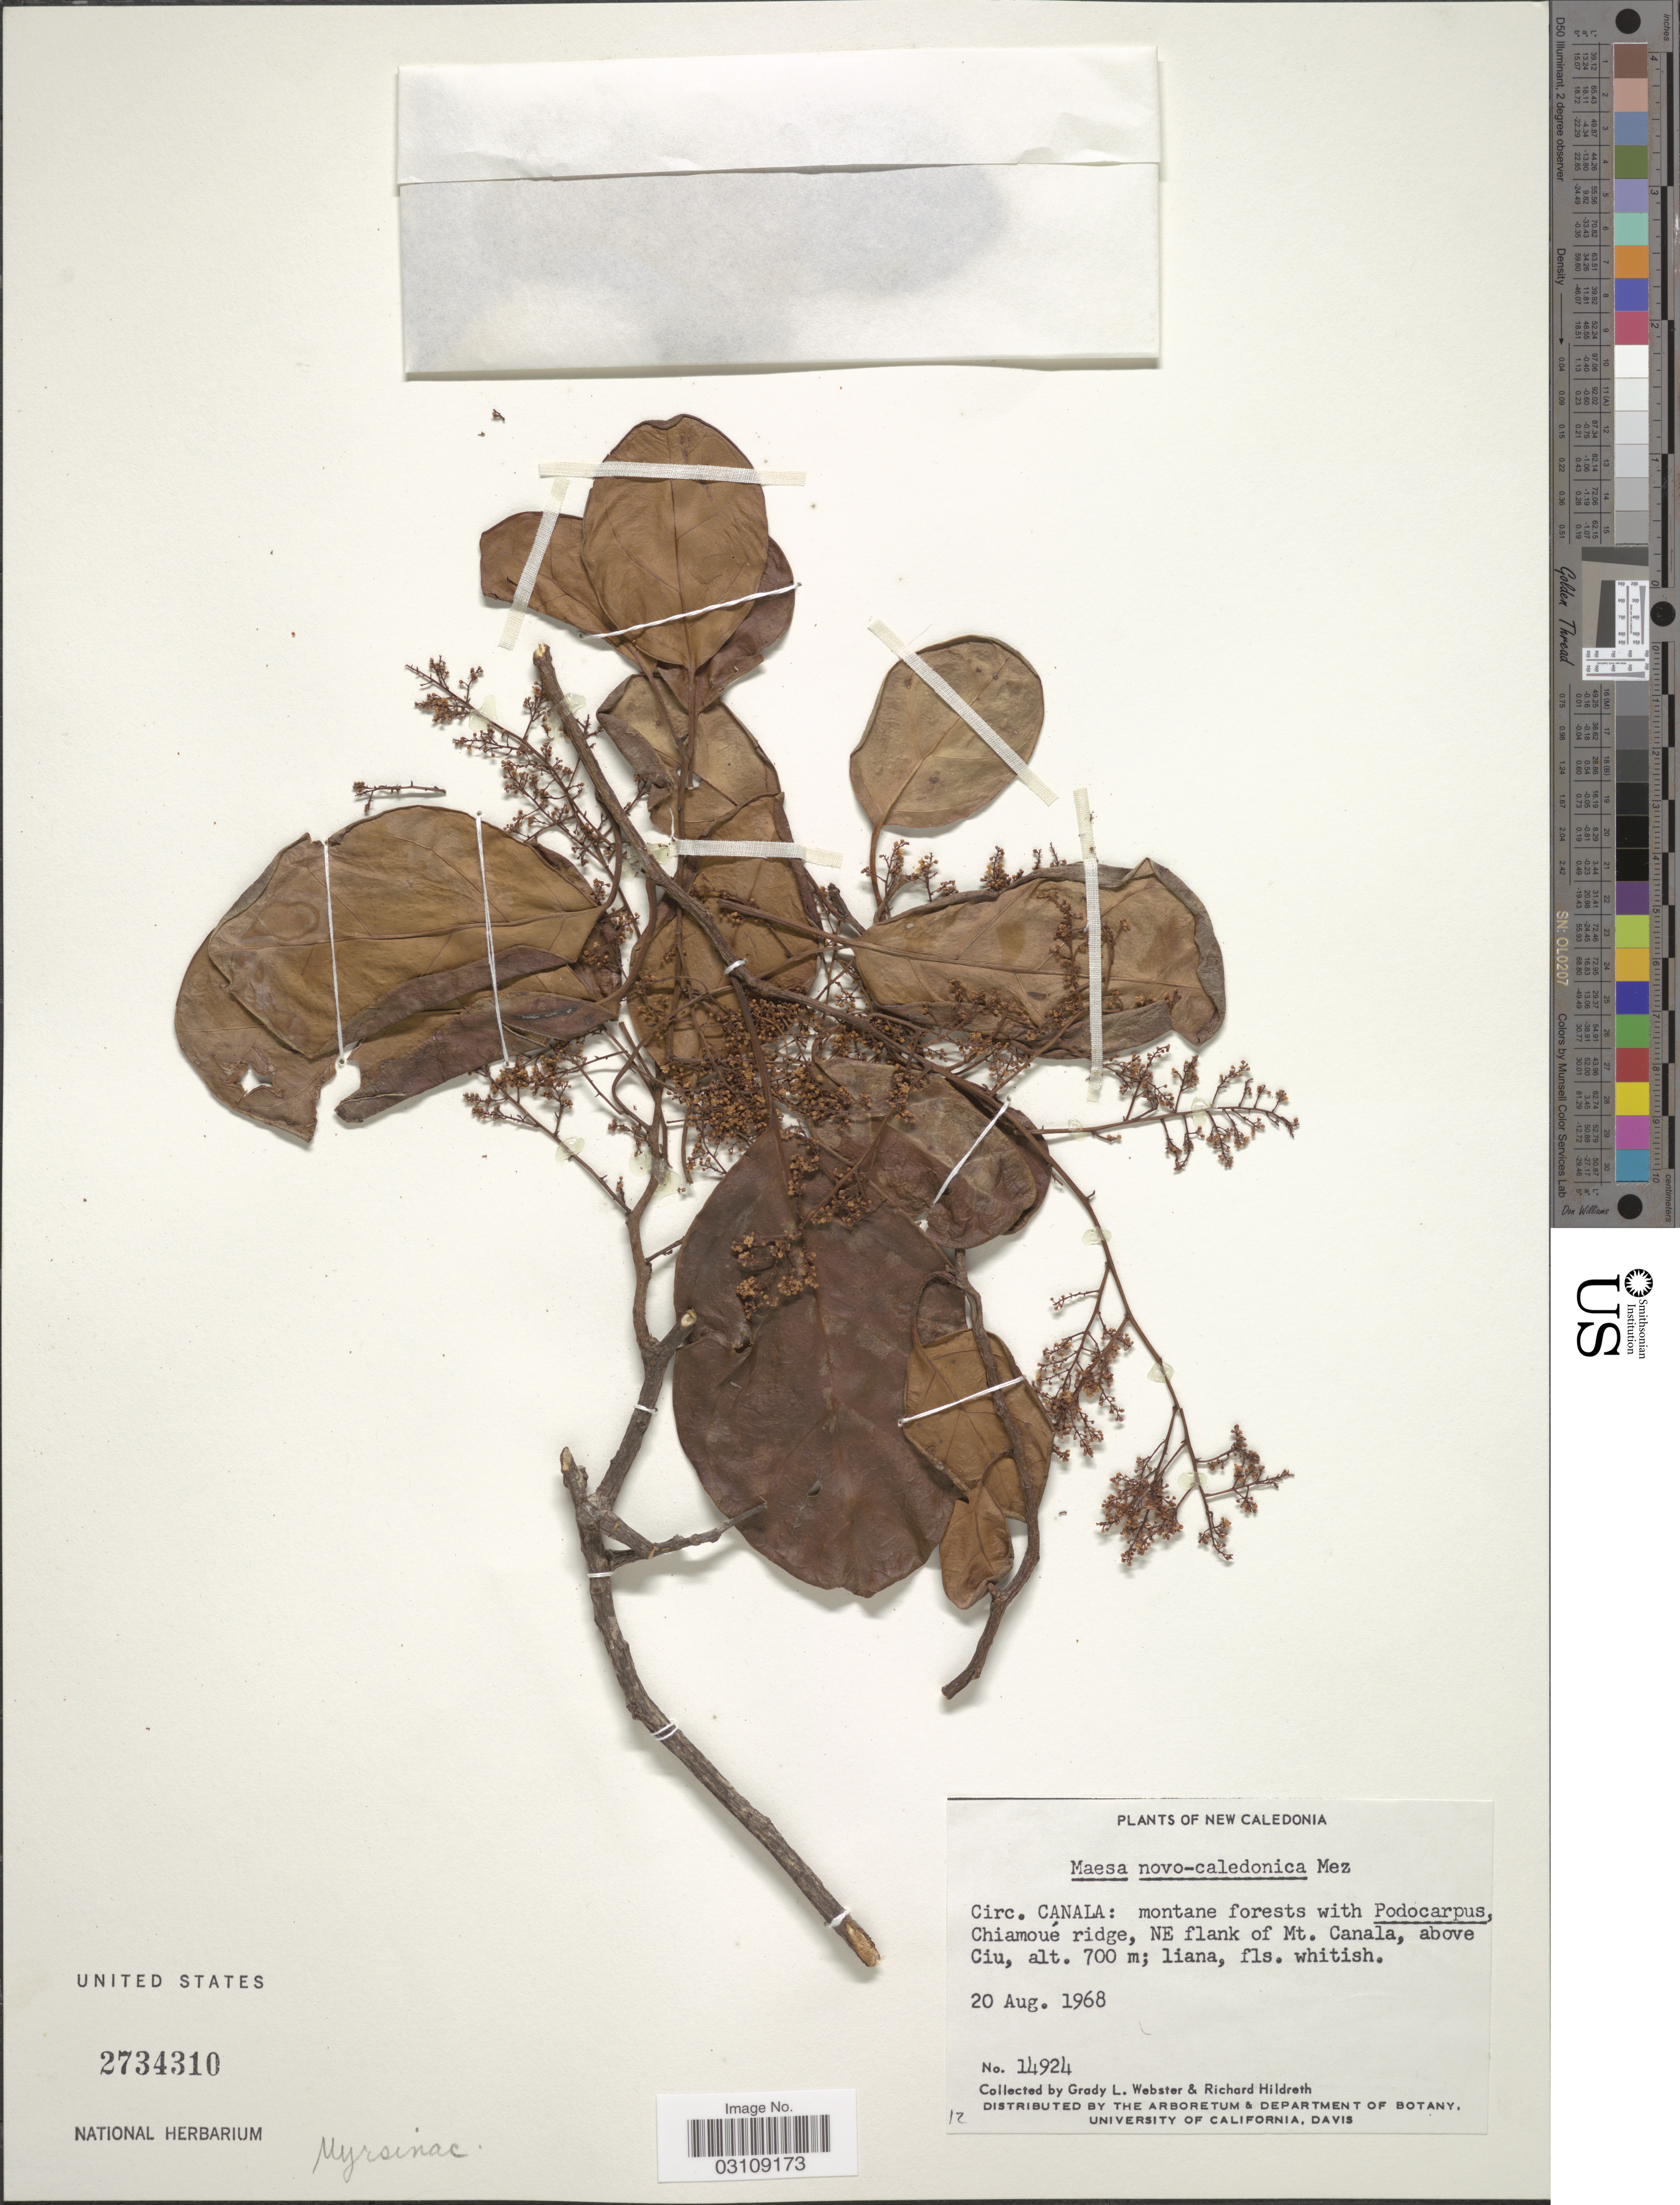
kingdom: Plantae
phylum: Tracheophyta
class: Magnoliopsida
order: Ericales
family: Primulaceae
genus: Maesa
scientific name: Maesa novocaledonica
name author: Mez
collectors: G. L. Webster & R. Hildreth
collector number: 14924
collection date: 1968-08-20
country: New Caledonia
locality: Circ. Canala: montane forest with Podocarpus, Chiamoué ridge, NE flank of Mt. Canala, above Ciu.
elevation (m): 700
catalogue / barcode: US 2734310